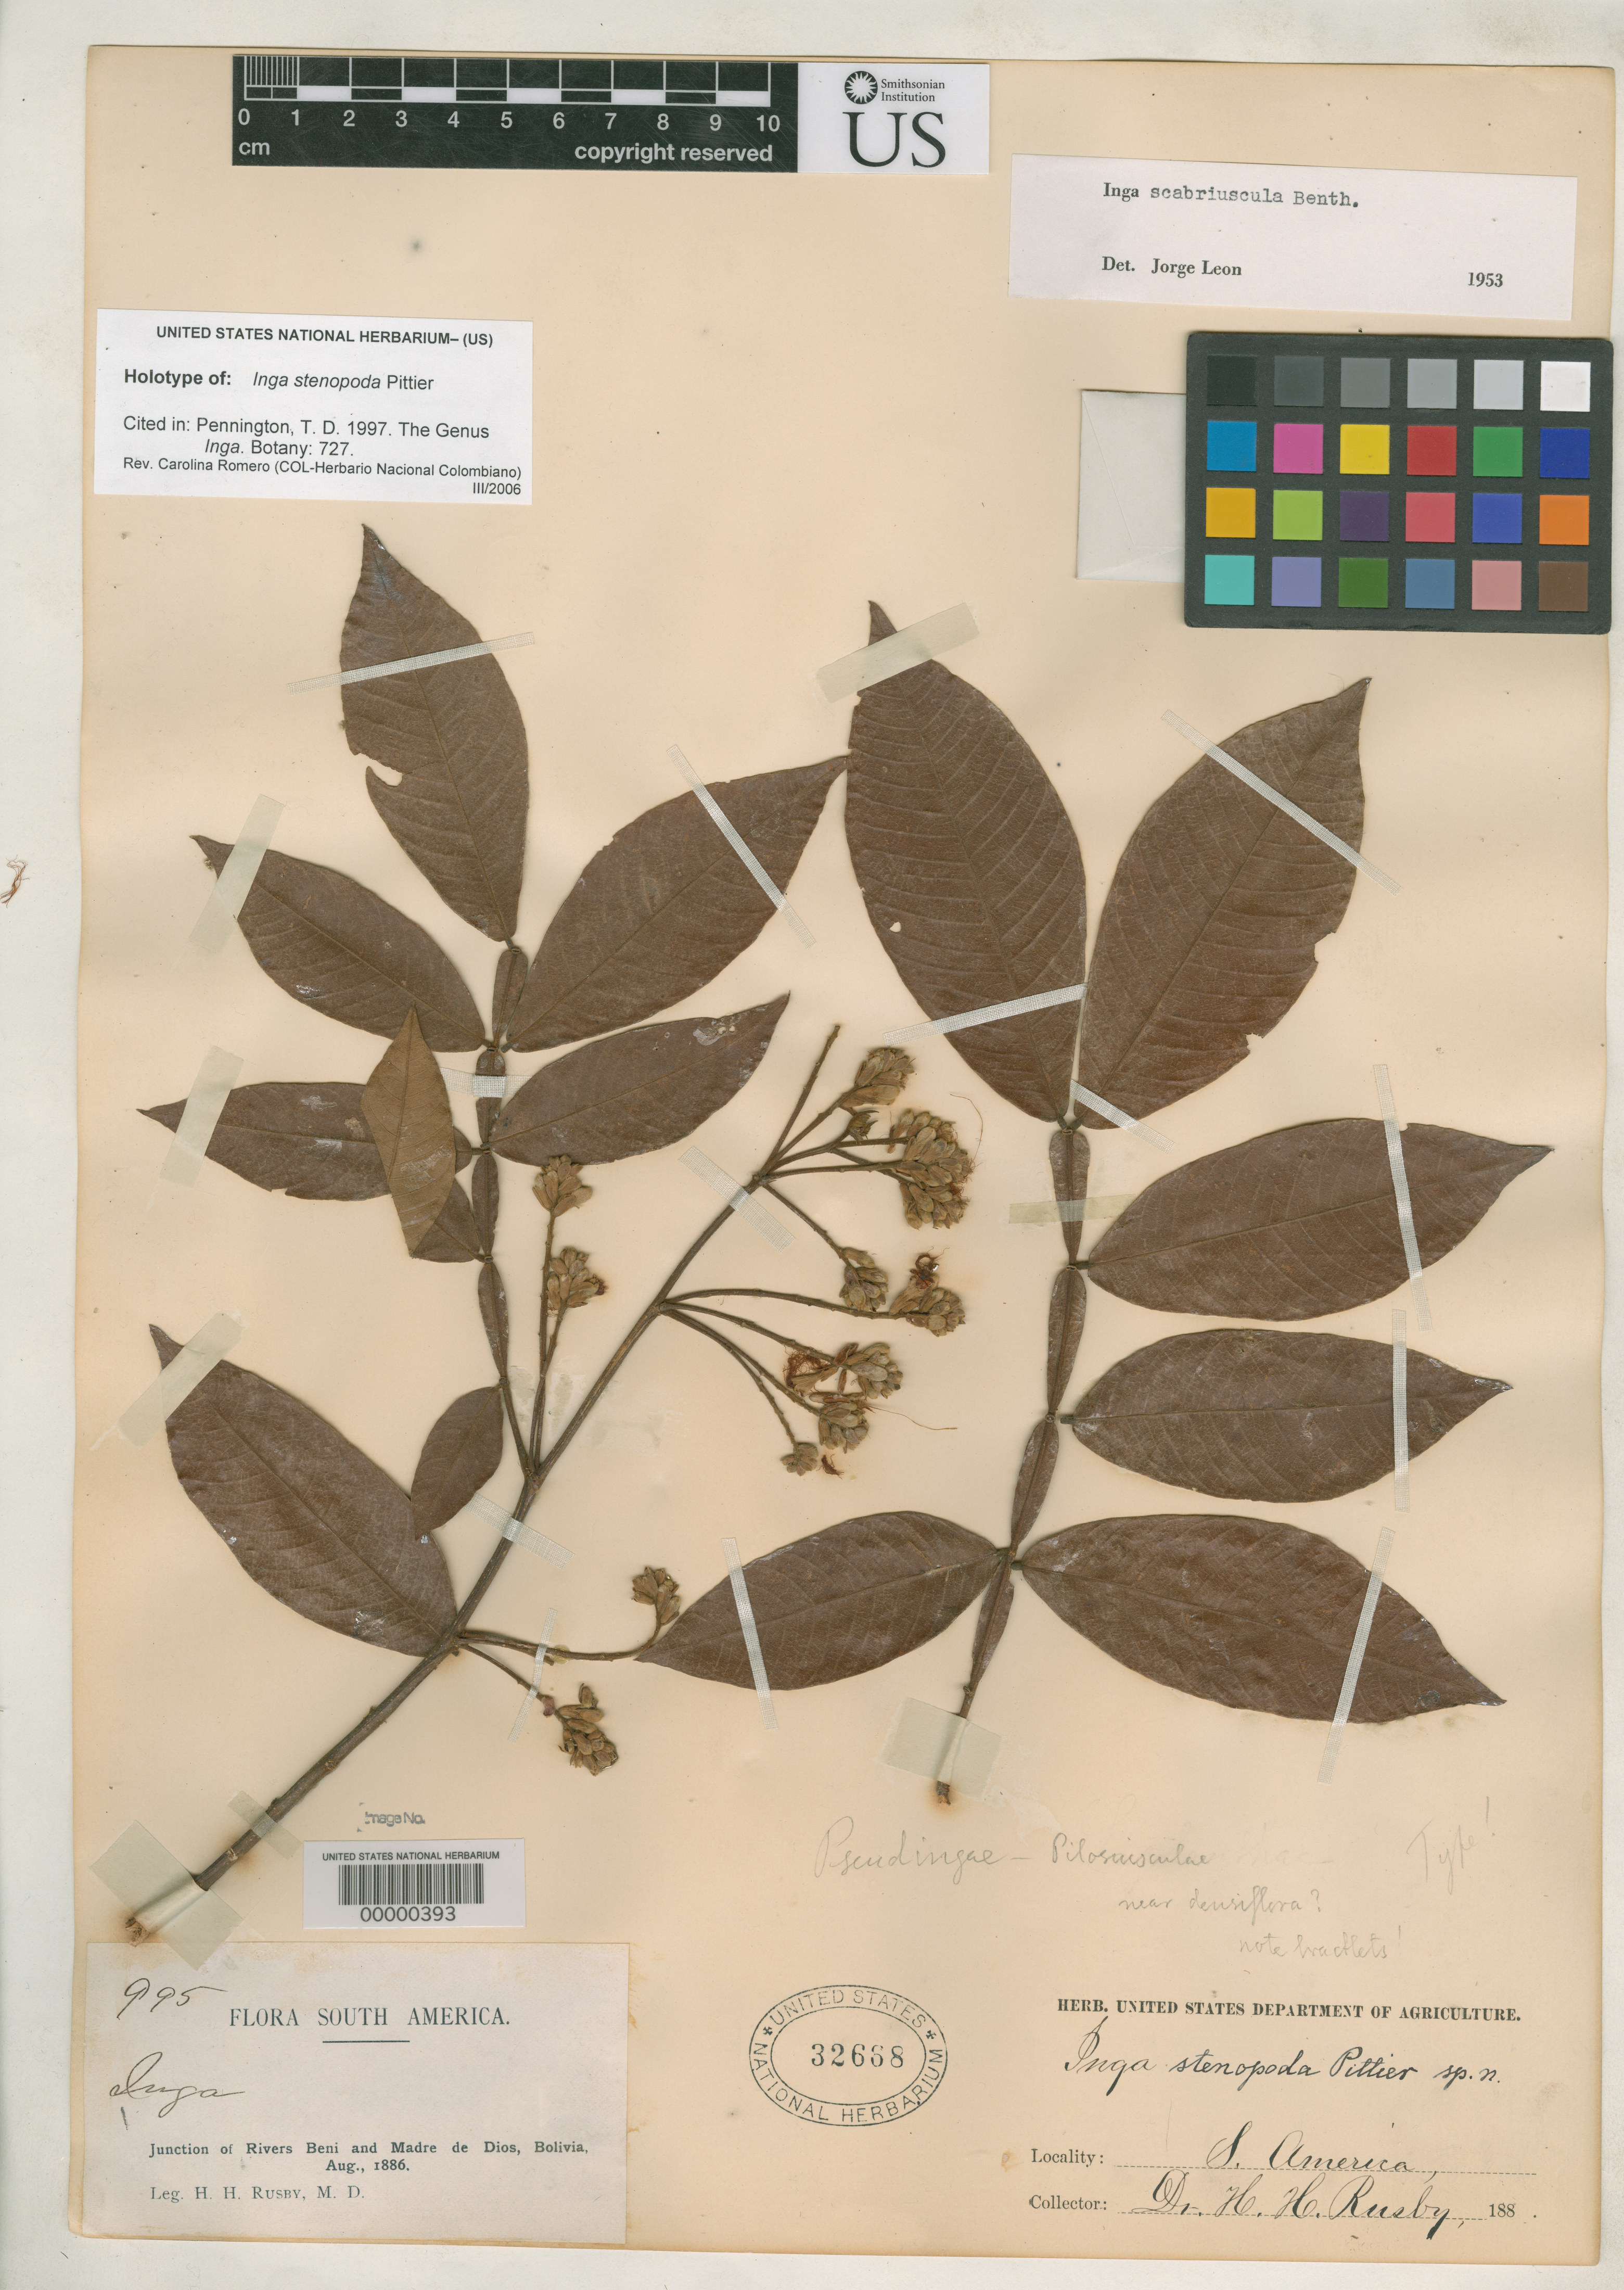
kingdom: Plantae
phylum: Tracheophyta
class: Magnoliopsida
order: Fabales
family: Fabaceae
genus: Inga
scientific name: Inga stenopoda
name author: Pittier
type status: Holotype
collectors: H. H. Rusby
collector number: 995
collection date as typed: Aug 1886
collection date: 1886-08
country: Bolivia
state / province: Beni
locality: Junction of Rivers Beni and Madre de Dios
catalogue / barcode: US 32668